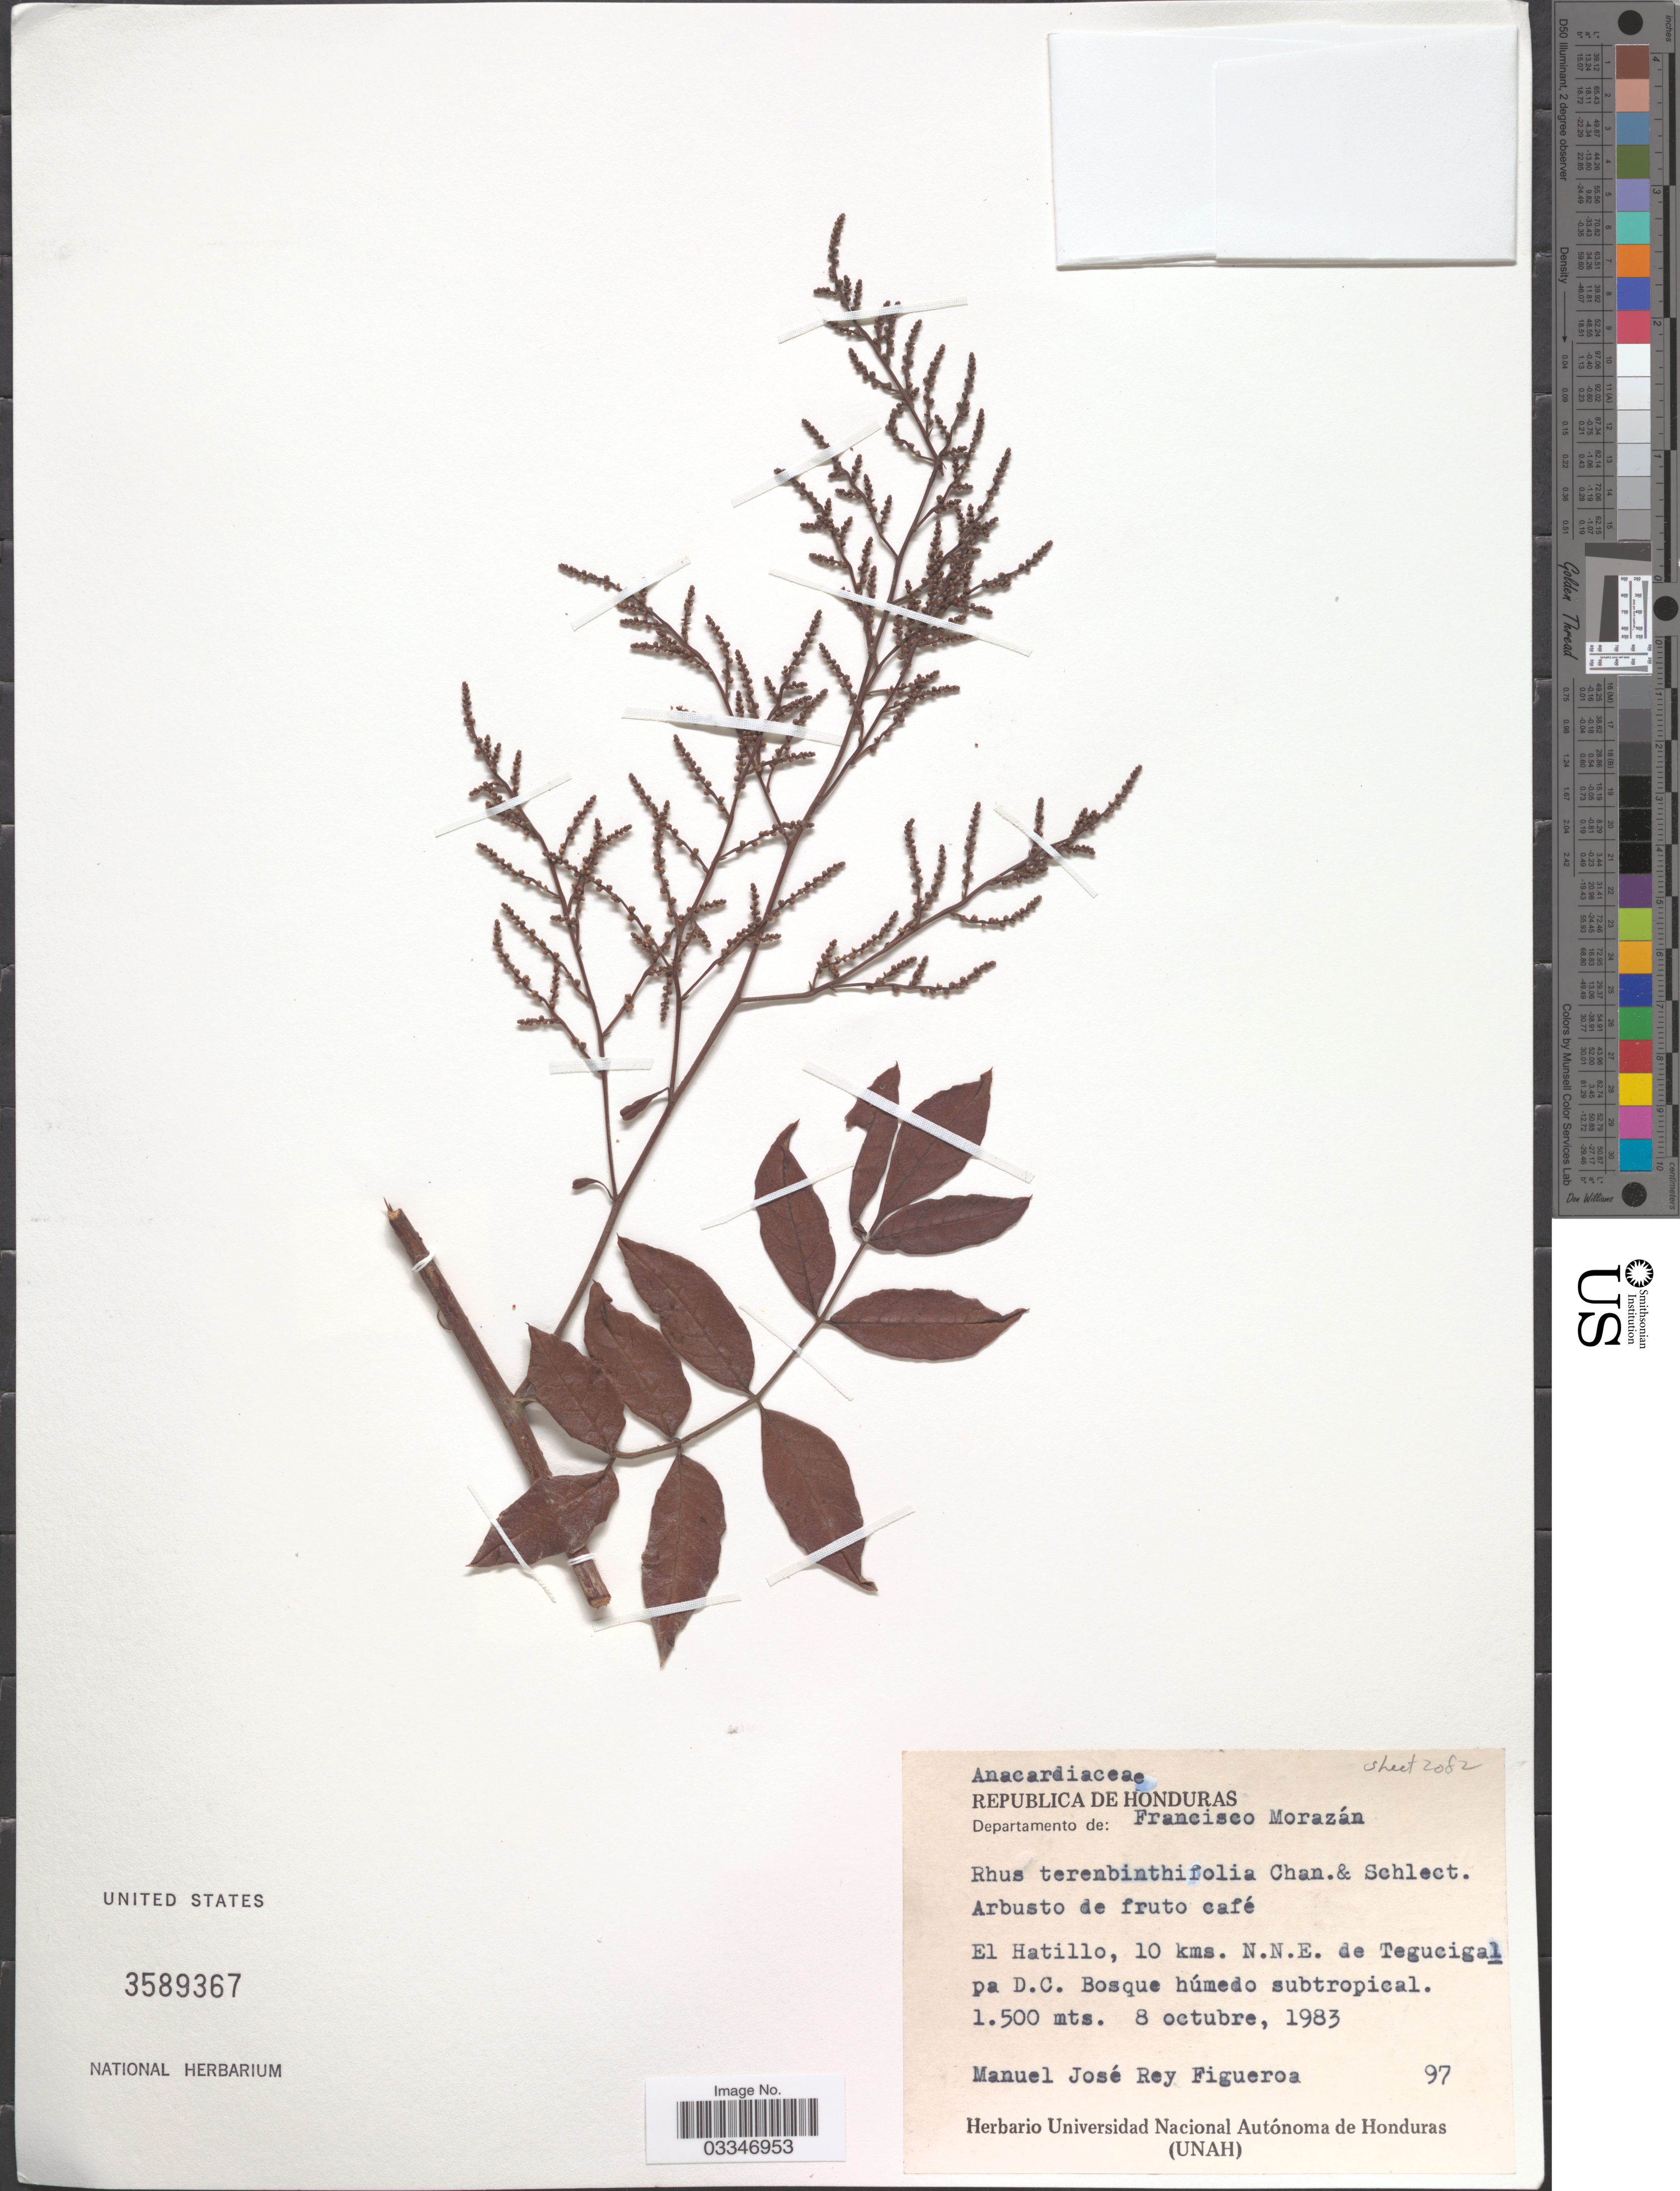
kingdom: Plantae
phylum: Tracheophyta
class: Magnoliopsida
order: Sapindales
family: Anacardiaceae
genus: Rhus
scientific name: Rhus terebinthifolia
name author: Schltdl. & Cham.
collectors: M. Figueroa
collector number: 97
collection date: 1983-10-08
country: Honduras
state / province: Fco. Morazán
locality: Departamento de: Francisco Morazán, El Hatillo, 10 kms. N.N.E. de Tegucigalpa D.C.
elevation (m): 1500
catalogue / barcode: US 3589367